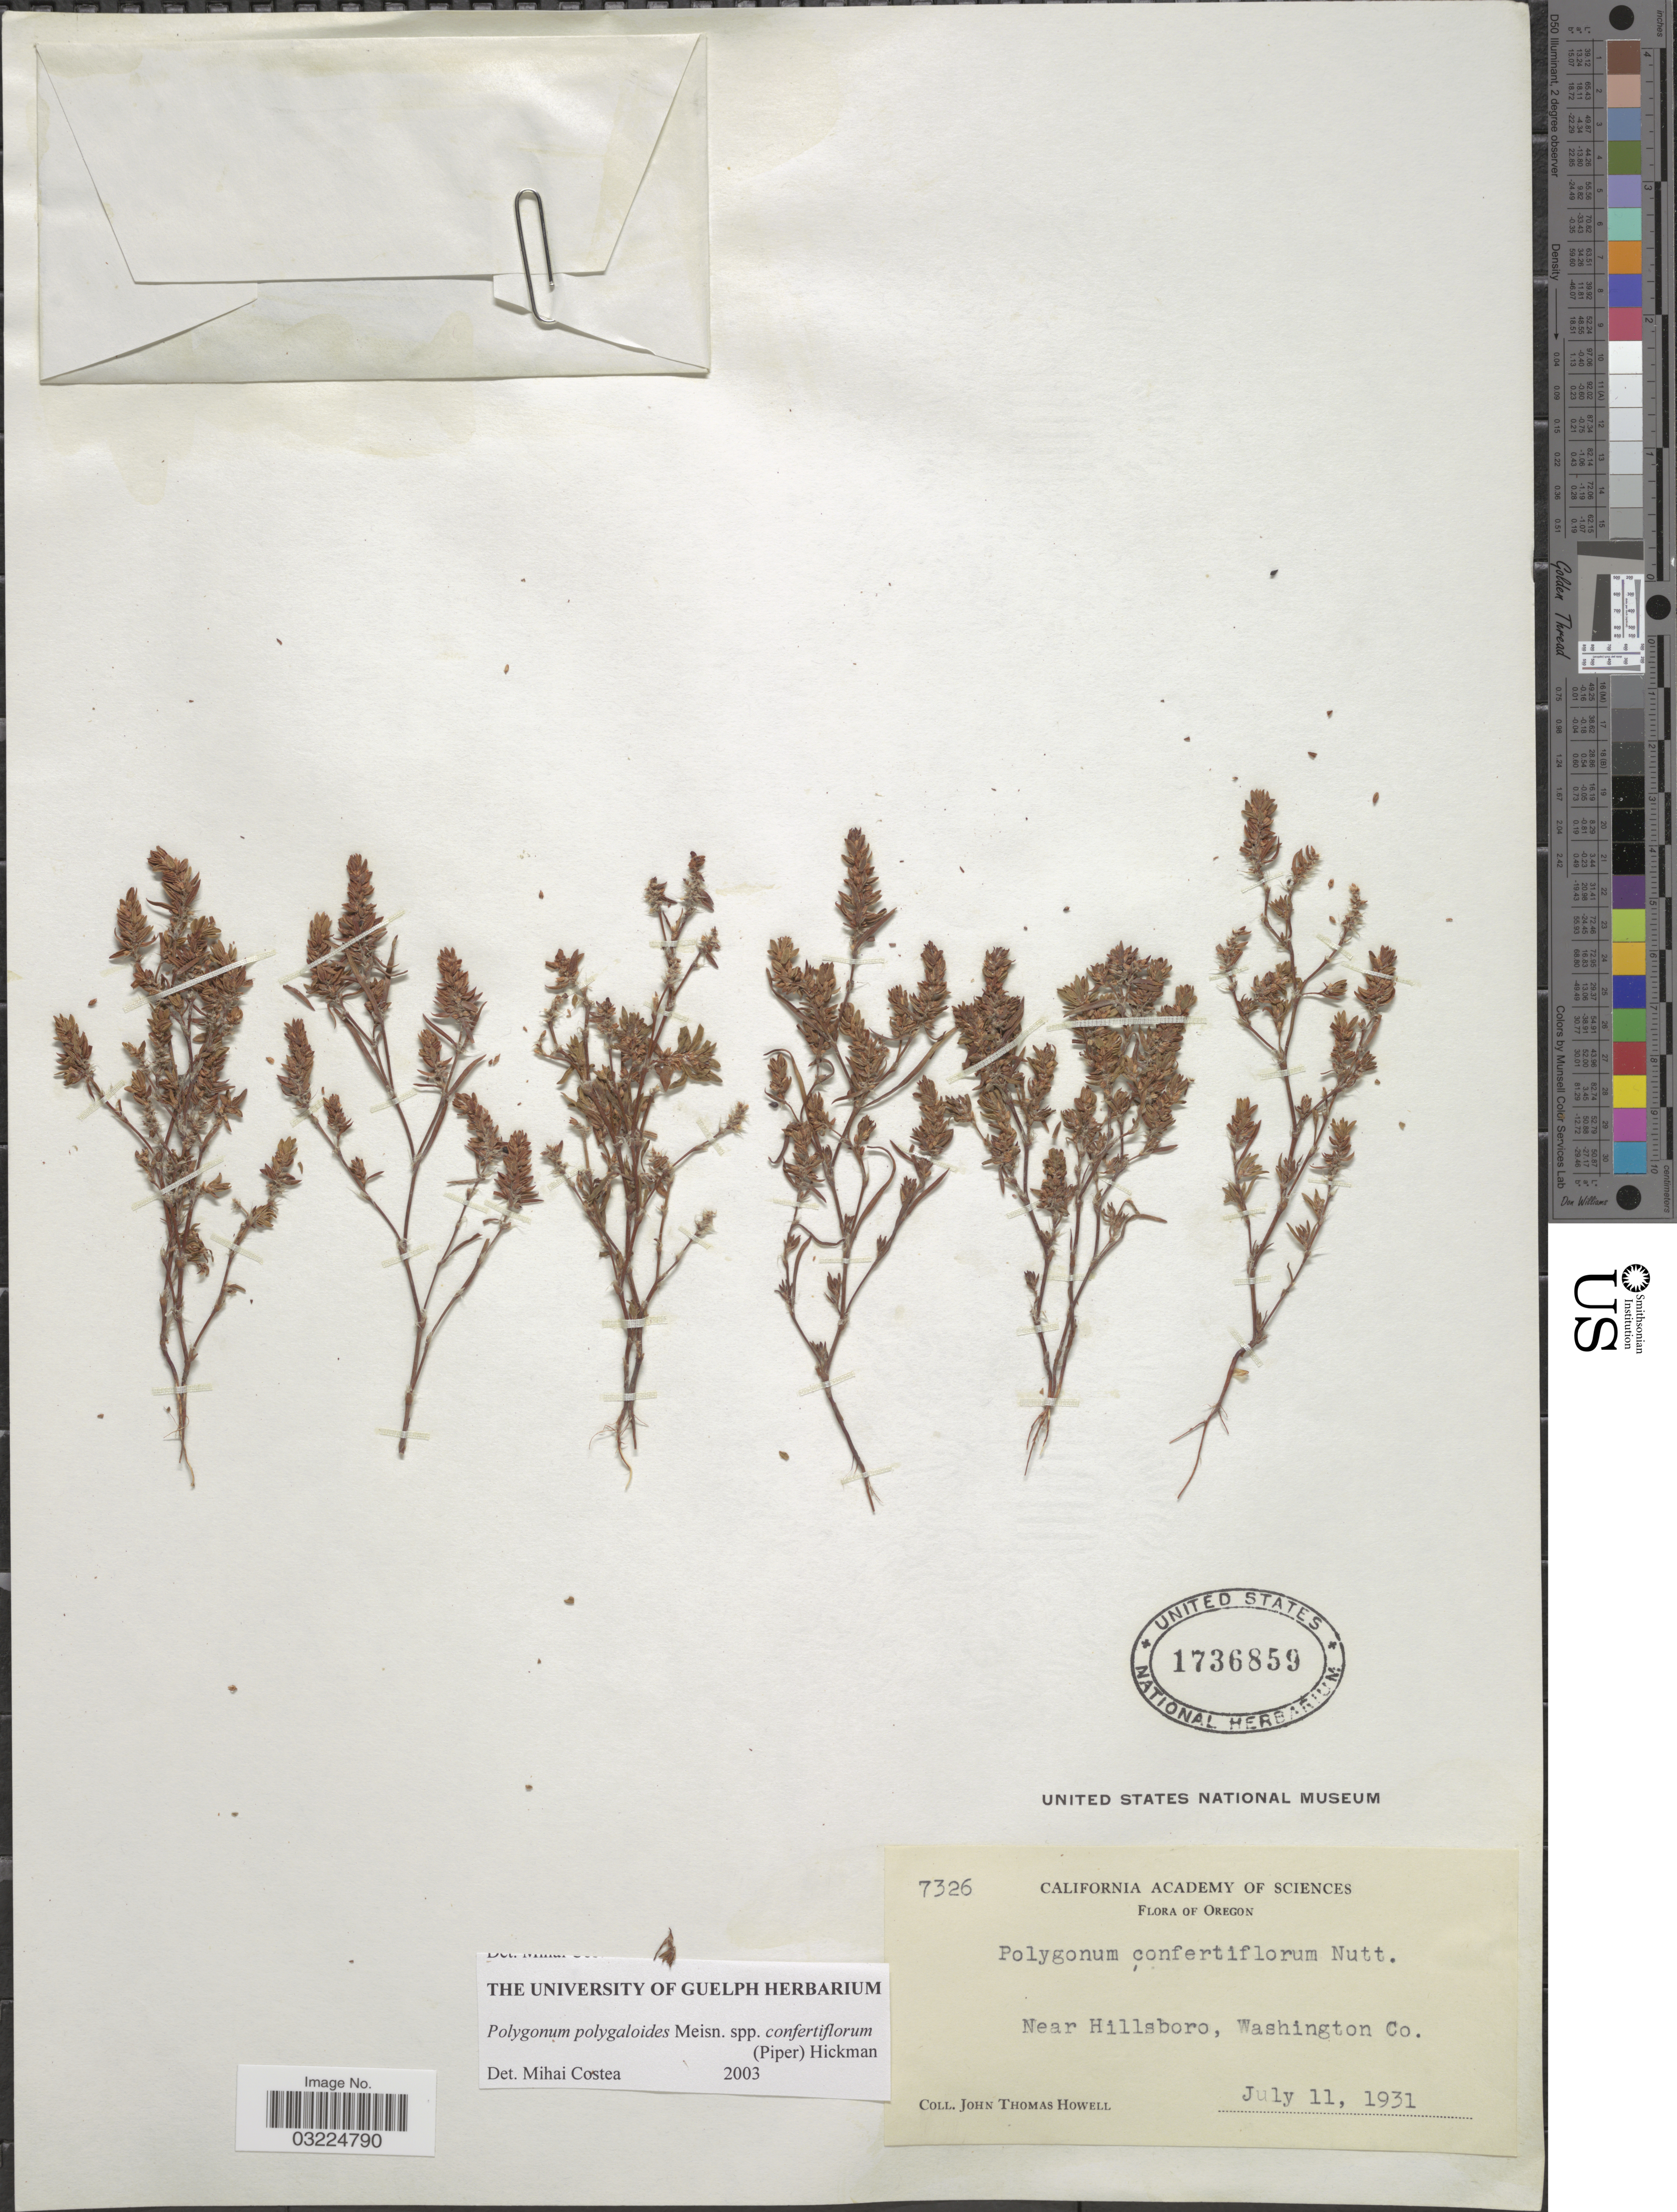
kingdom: Plantae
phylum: Tracheophyta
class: Magnoliopsida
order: Caryophyllales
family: Polygonaceae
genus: Polygonum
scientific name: Polygonum polygaloides subsp. confertiflorum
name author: (Nutt. ex Piper) Hickman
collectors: J. T. Howell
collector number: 7326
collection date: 1931-07-11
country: United States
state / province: Oregon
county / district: Washington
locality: Near Hillsboro, Washington Co.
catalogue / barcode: US 1736859